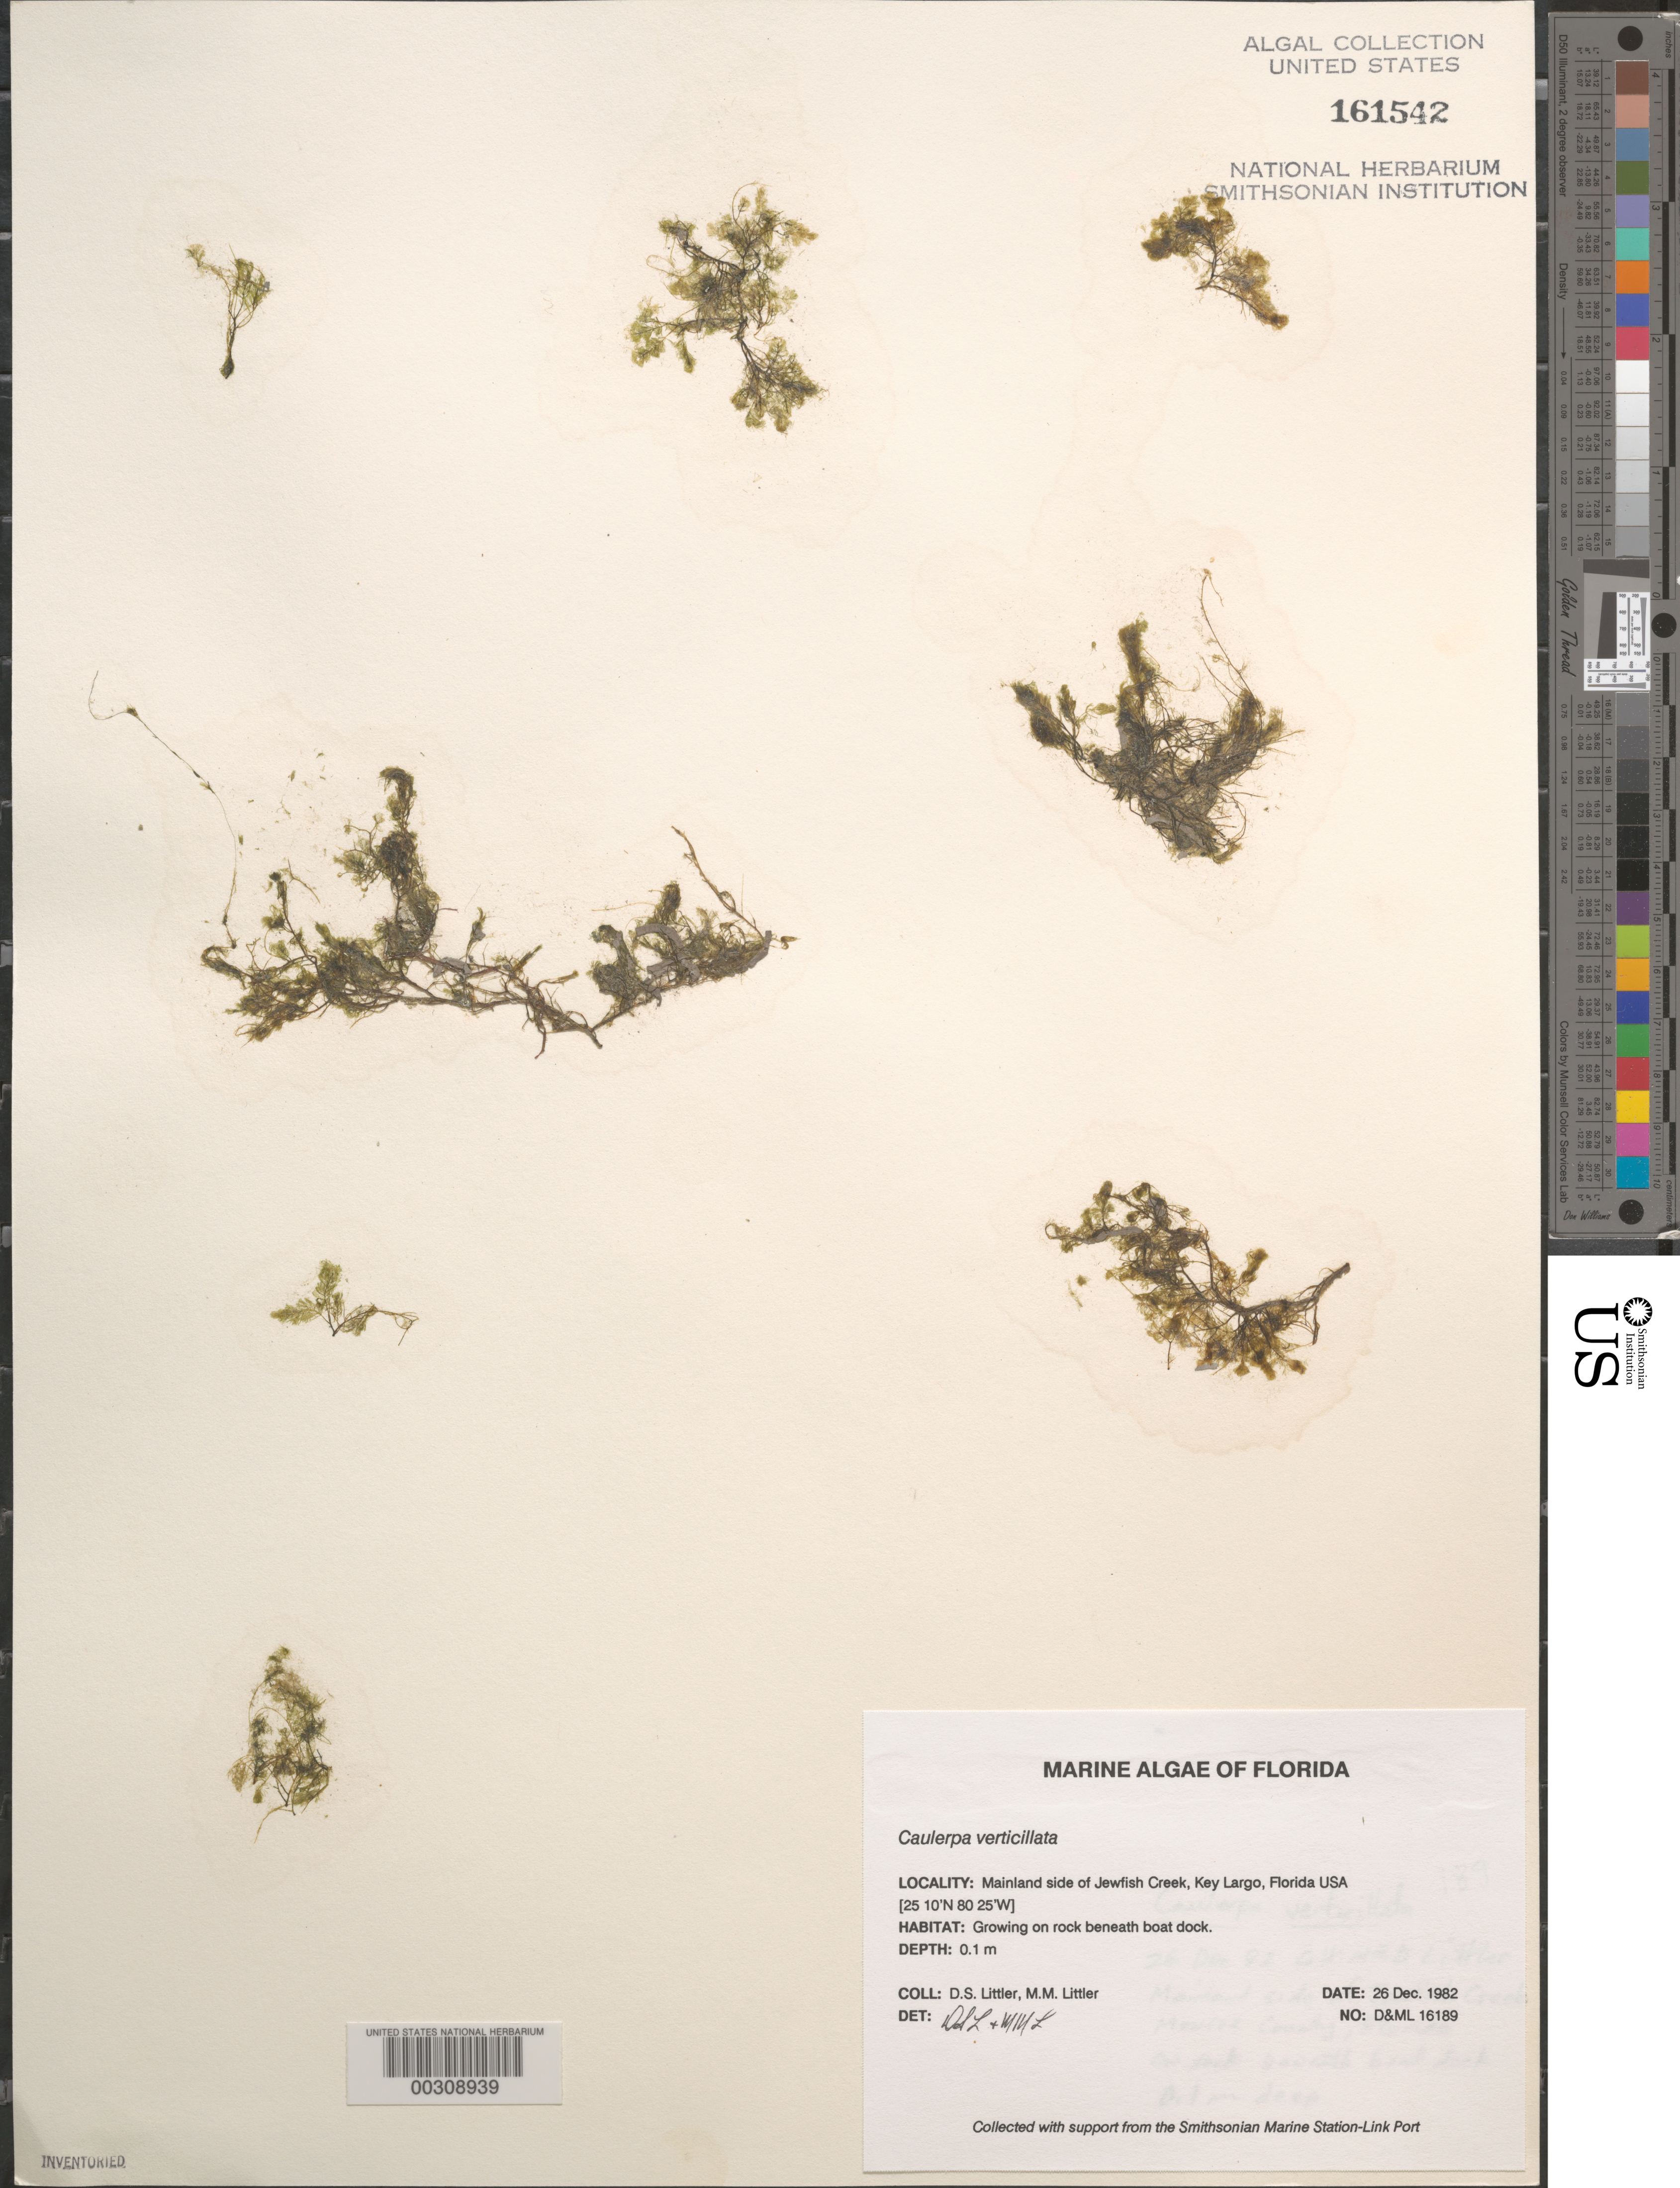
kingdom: Plantae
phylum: Chlorophyta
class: Ulvophyceae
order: Bryopsidales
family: Caulerpaceae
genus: Caulerpa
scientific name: Caulerpa verticillata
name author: J. Agardh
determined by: Littler, D. S.; Littler, M. M.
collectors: D. S. Littler & M. M. Littler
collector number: D&ML 16189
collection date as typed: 26 Dec 1982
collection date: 1982-12-26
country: United States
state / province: Florida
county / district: Monroe County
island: Key Largo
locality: Jewfish Creek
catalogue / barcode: US 161542